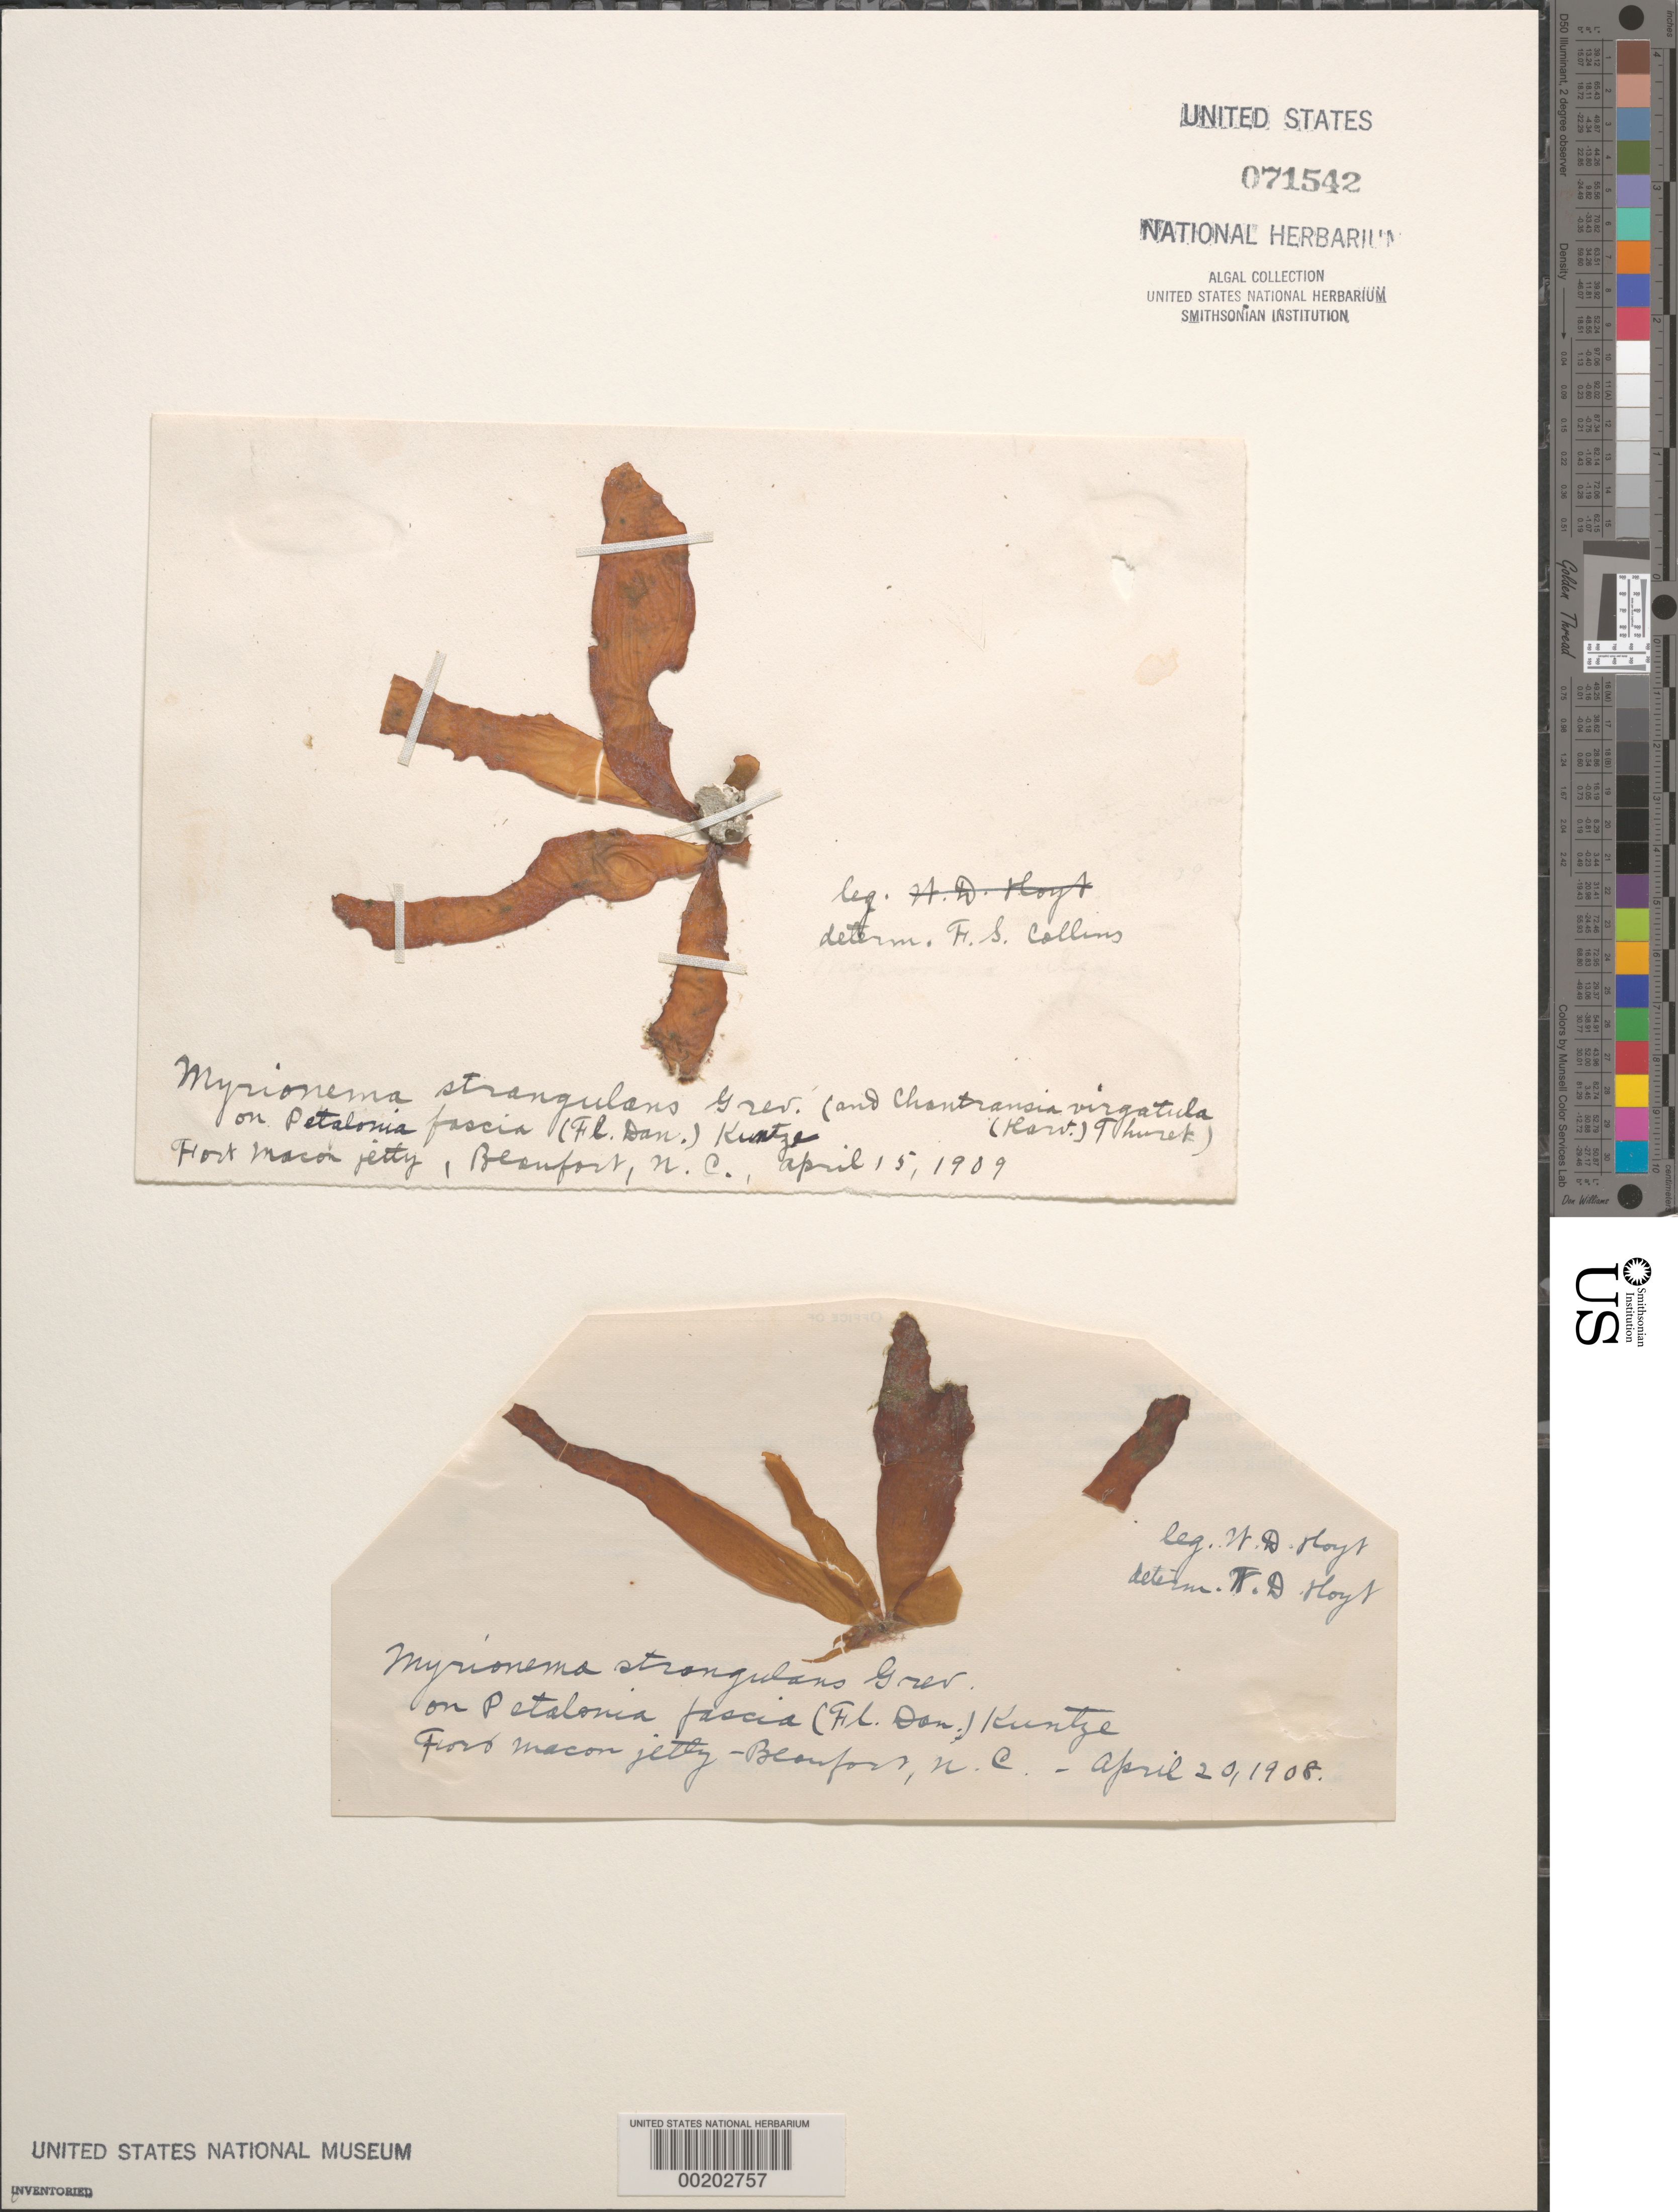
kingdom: Chromista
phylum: Ochrophyta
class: Phaeophyceae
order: Ectocarpales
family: Chordariaceae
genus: Myrionema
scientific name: Myrionema strangulans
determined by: Hoyt, W. D.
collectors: W. D. Hoyt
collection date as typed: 20 Apr 1908 AND 15 Apr 1909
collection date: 1908-04-20,1909-04-15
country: United States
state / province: North Carolina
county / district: Carteret County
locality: Beaufort, Fort Macon jetty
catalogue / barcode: US 71542